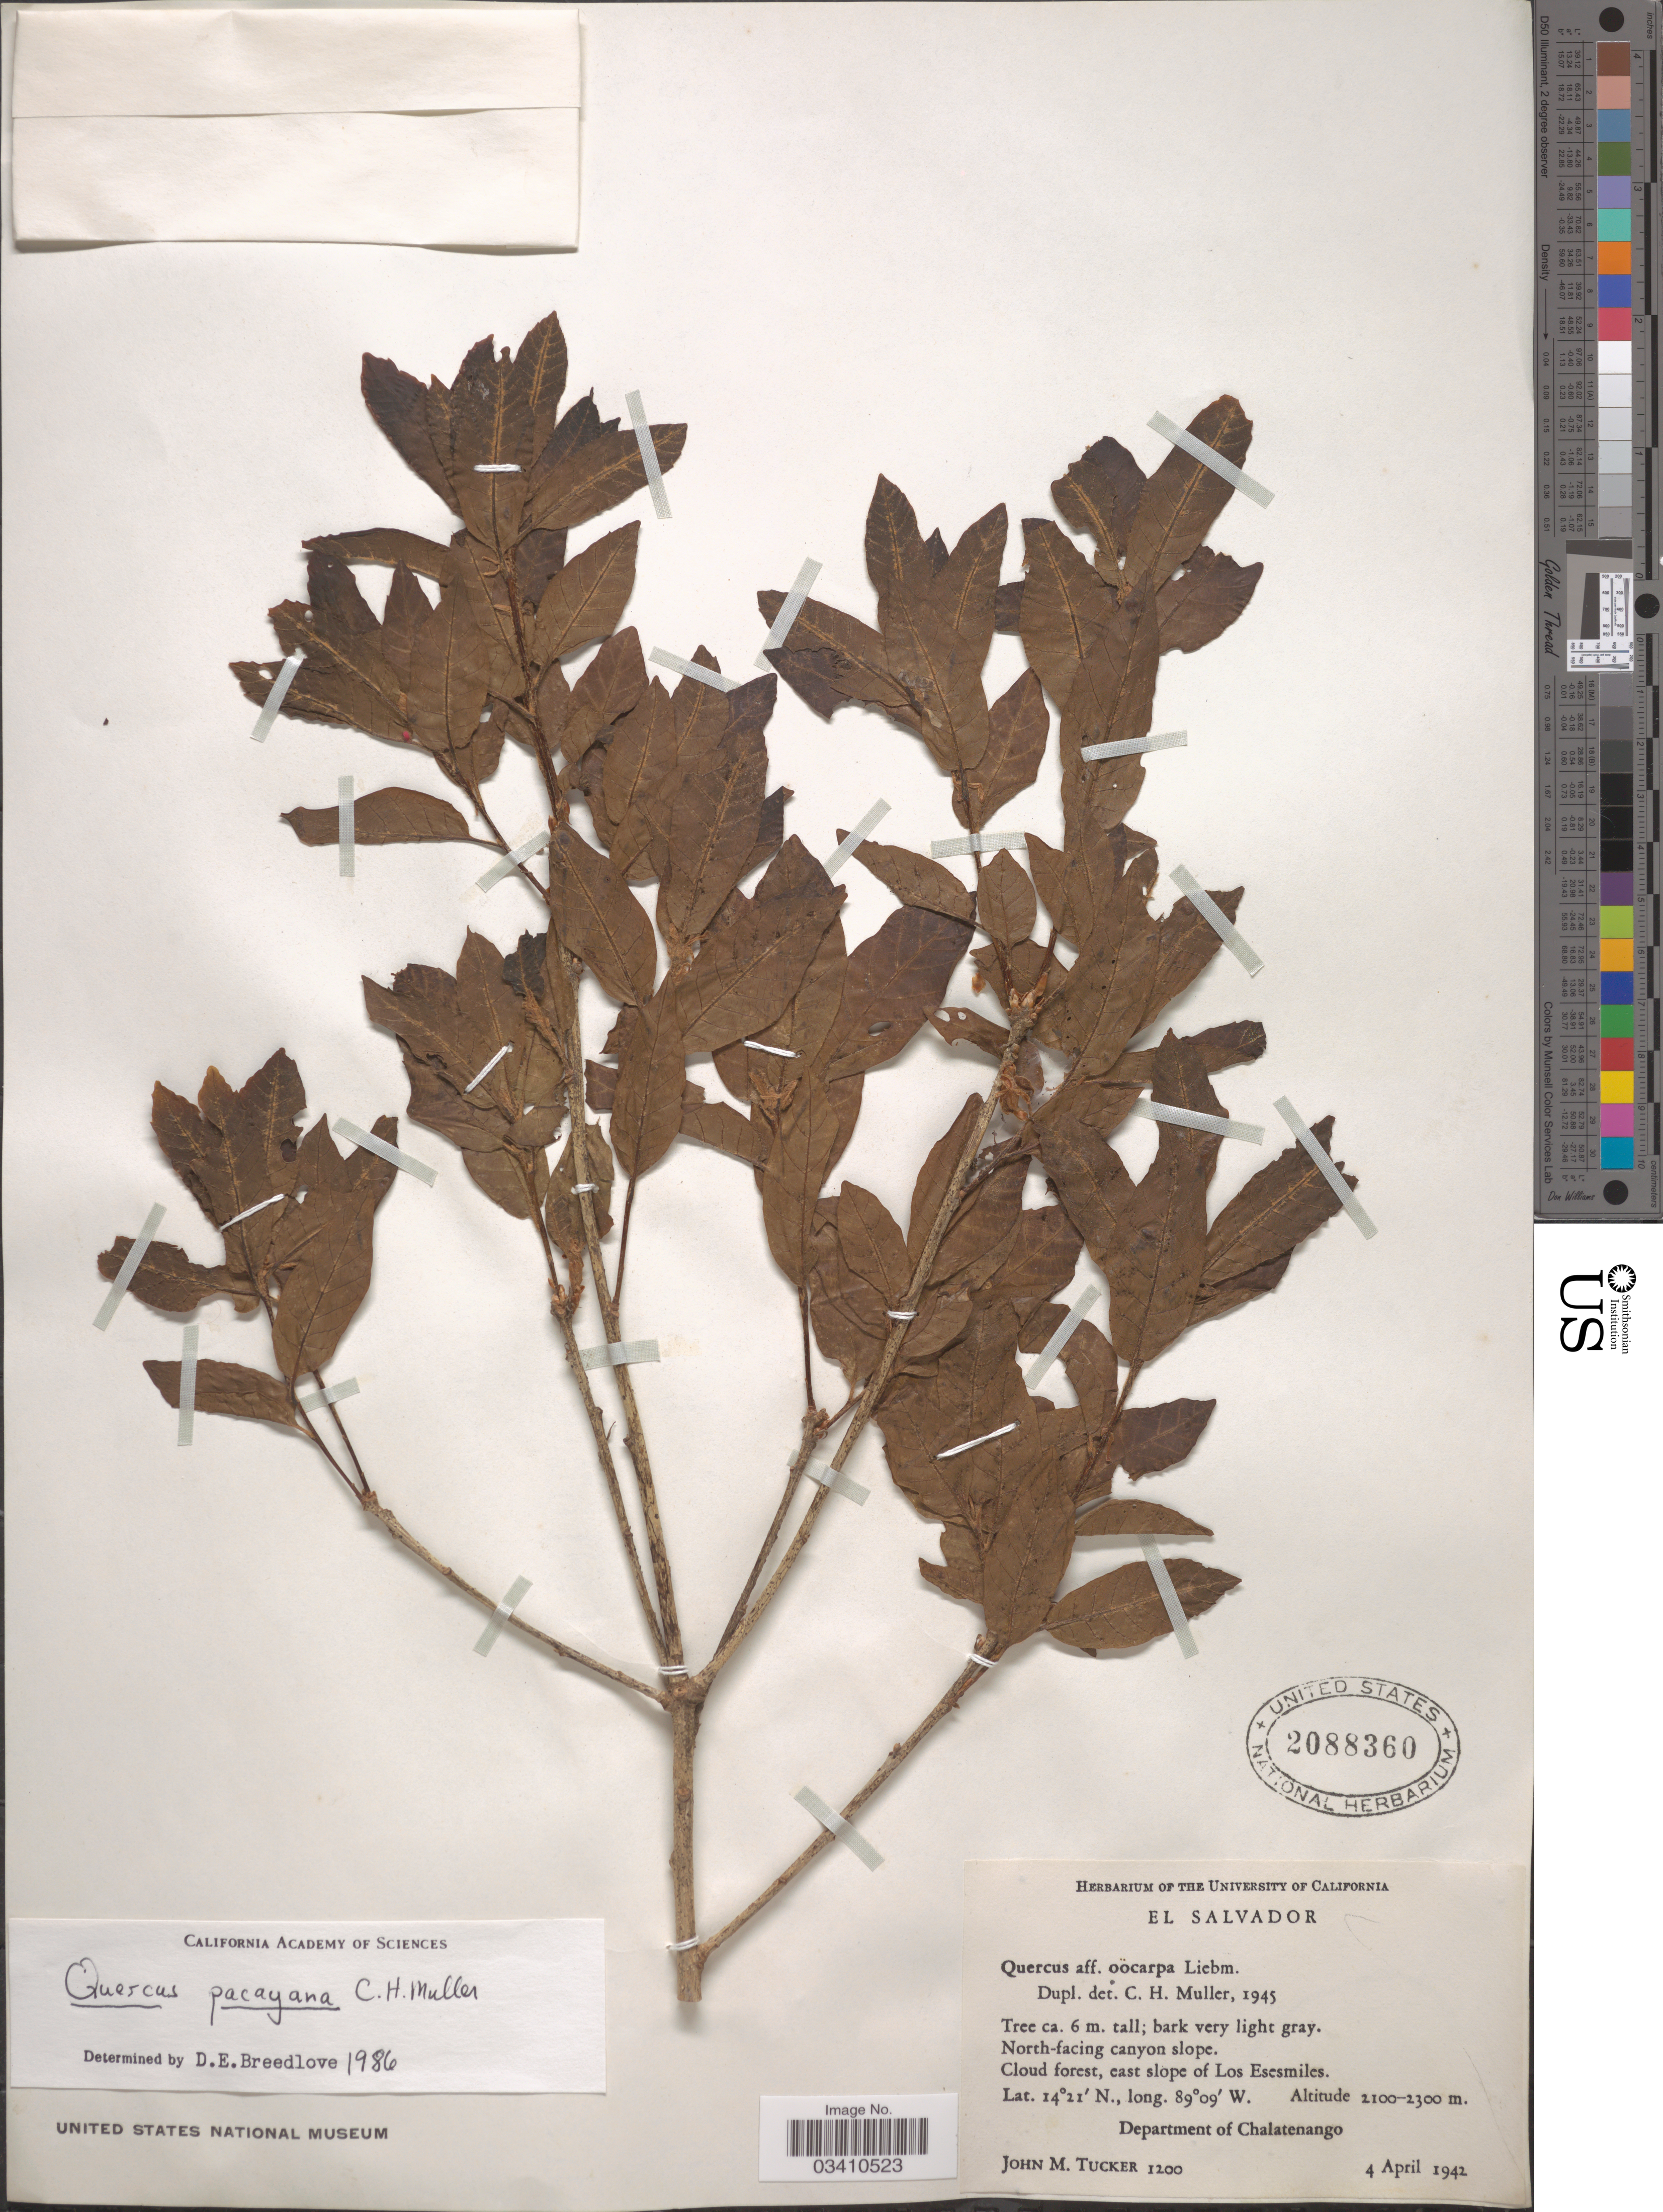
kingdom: Plantae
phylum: Tracheophyta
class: Magnoliopsida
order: Fagales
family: Fagaceae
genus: Quercus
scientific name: Quercus pacayana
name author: C.H. Müll.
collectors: J. M. Tucker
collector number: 1200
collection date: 1942-04-04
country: El Salvador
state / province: Chalatenango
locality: East slope of Los Esesmiles. Department of Chalatenango.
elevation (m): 2100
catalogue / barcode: US 2088360